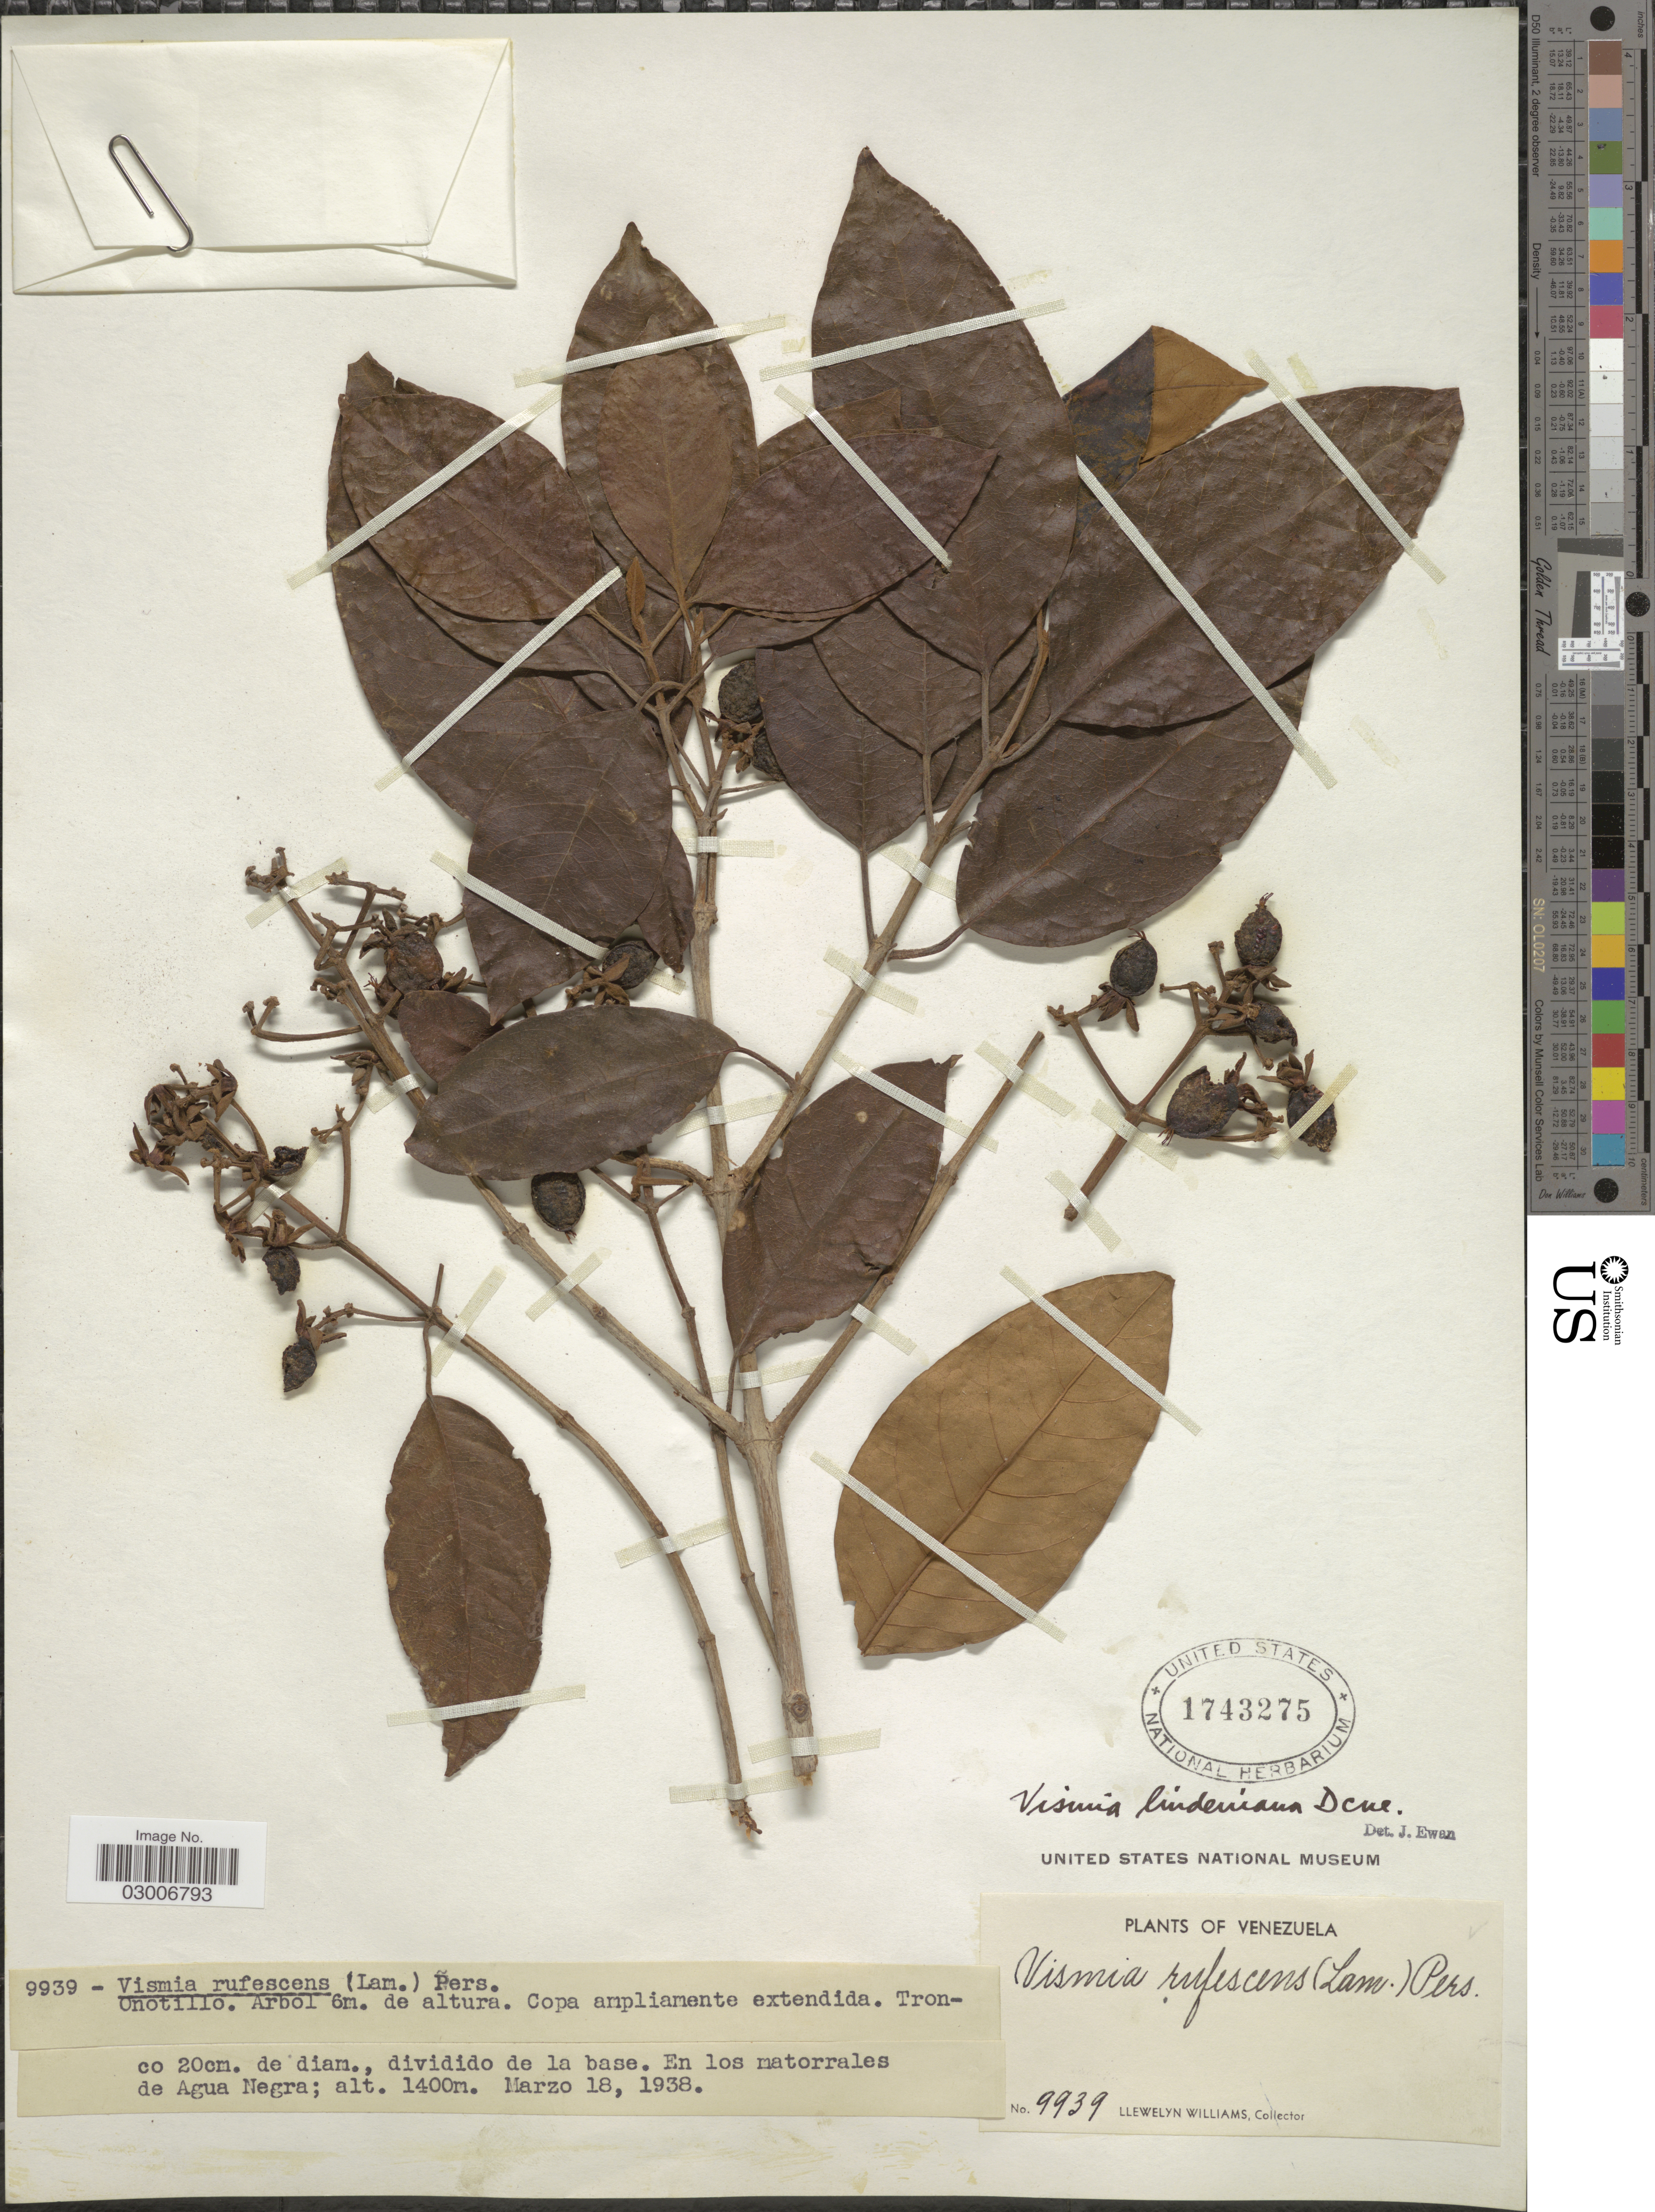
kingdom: Plantae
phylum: Tracheophyta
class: Magnoliopsida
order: Malpighiales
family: Hypericaceae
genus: Vismia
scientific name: Vismia lindeniana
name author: Decne.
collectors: Ll. Williams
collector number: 9939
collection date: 1938-03-18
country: Venezuela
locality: En los matorrales de Agua Negra.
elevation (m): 1400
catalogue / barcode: US 1743275